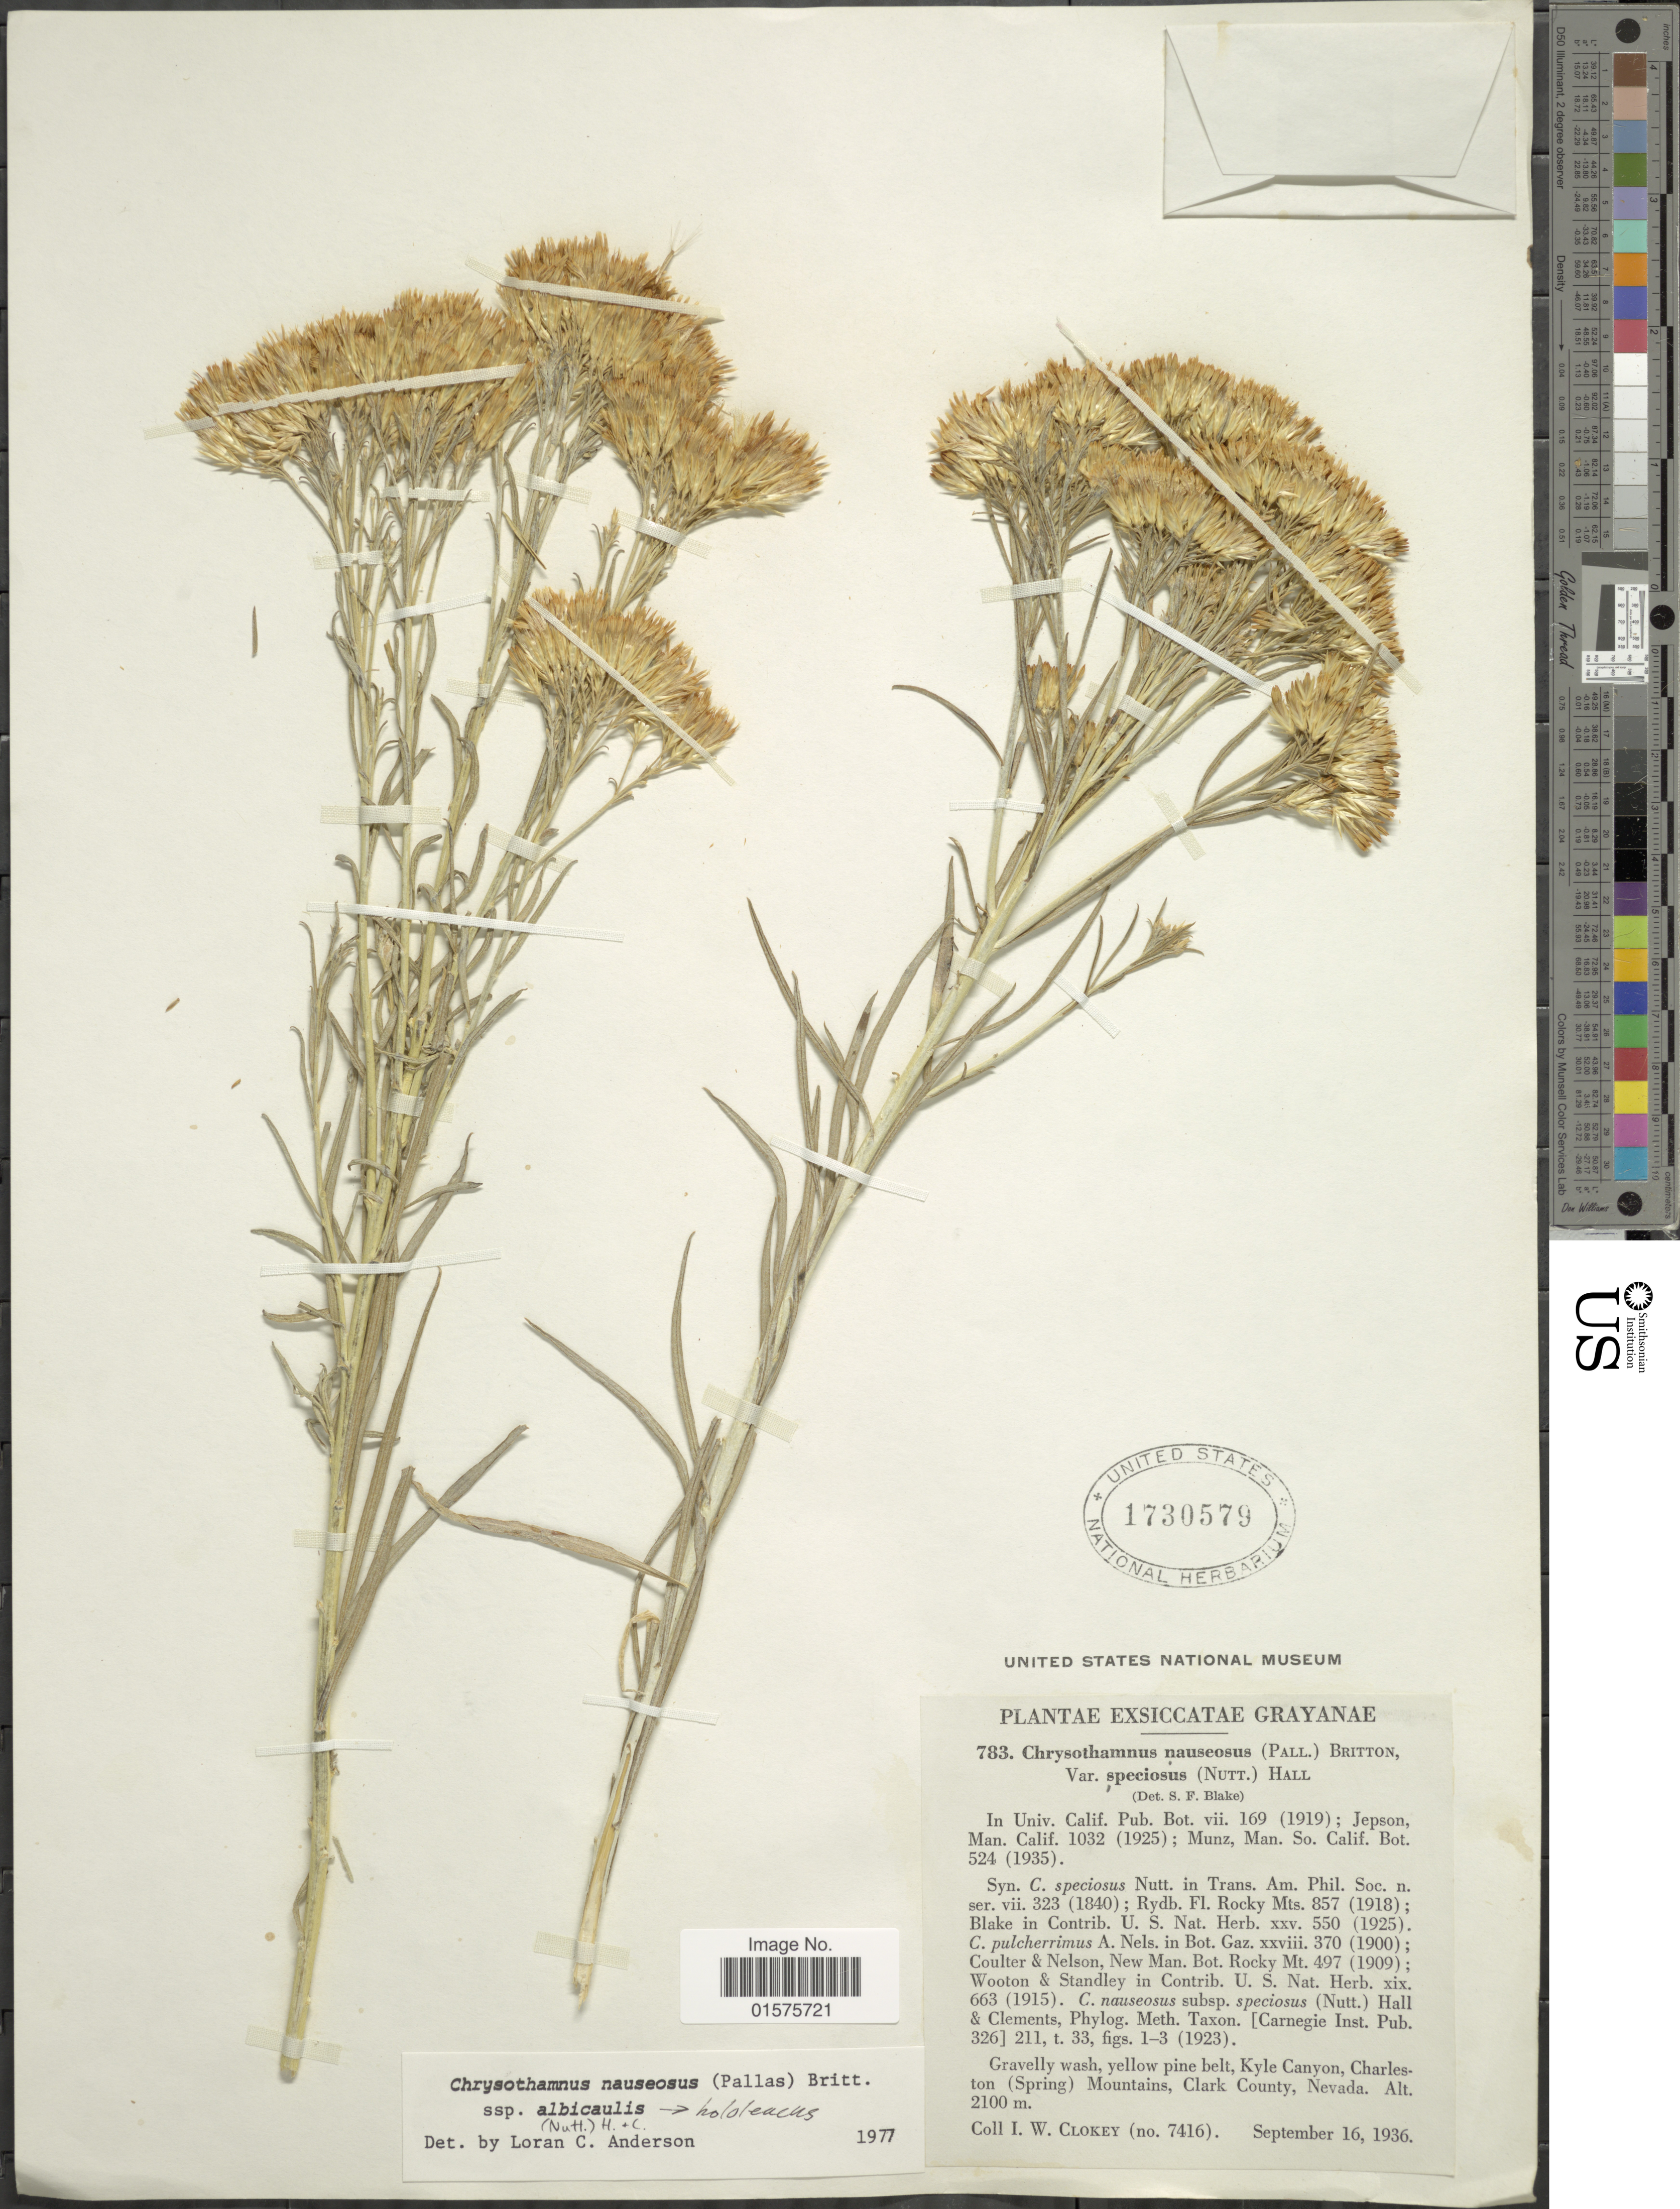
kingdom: Plantae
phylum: Tracheophyta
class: Magnoliopsida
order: Asterales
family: Asteraceae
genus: Ericameria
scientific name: Ericameria nauseosa var. speciosa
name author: (Nutt.) G.L. Nesom & G.I. Baird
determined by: Urbatsch, Lowell E., Curator (LSU), Louisiana State University (UNITED STATES)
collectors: I. W. Clokey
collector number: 783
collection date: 1936-09-16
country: United States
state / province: Nevada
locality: Kyle Canyon, Charleston (Spring) Mountains, Clark County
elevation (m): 2100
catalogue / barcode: US 1730579